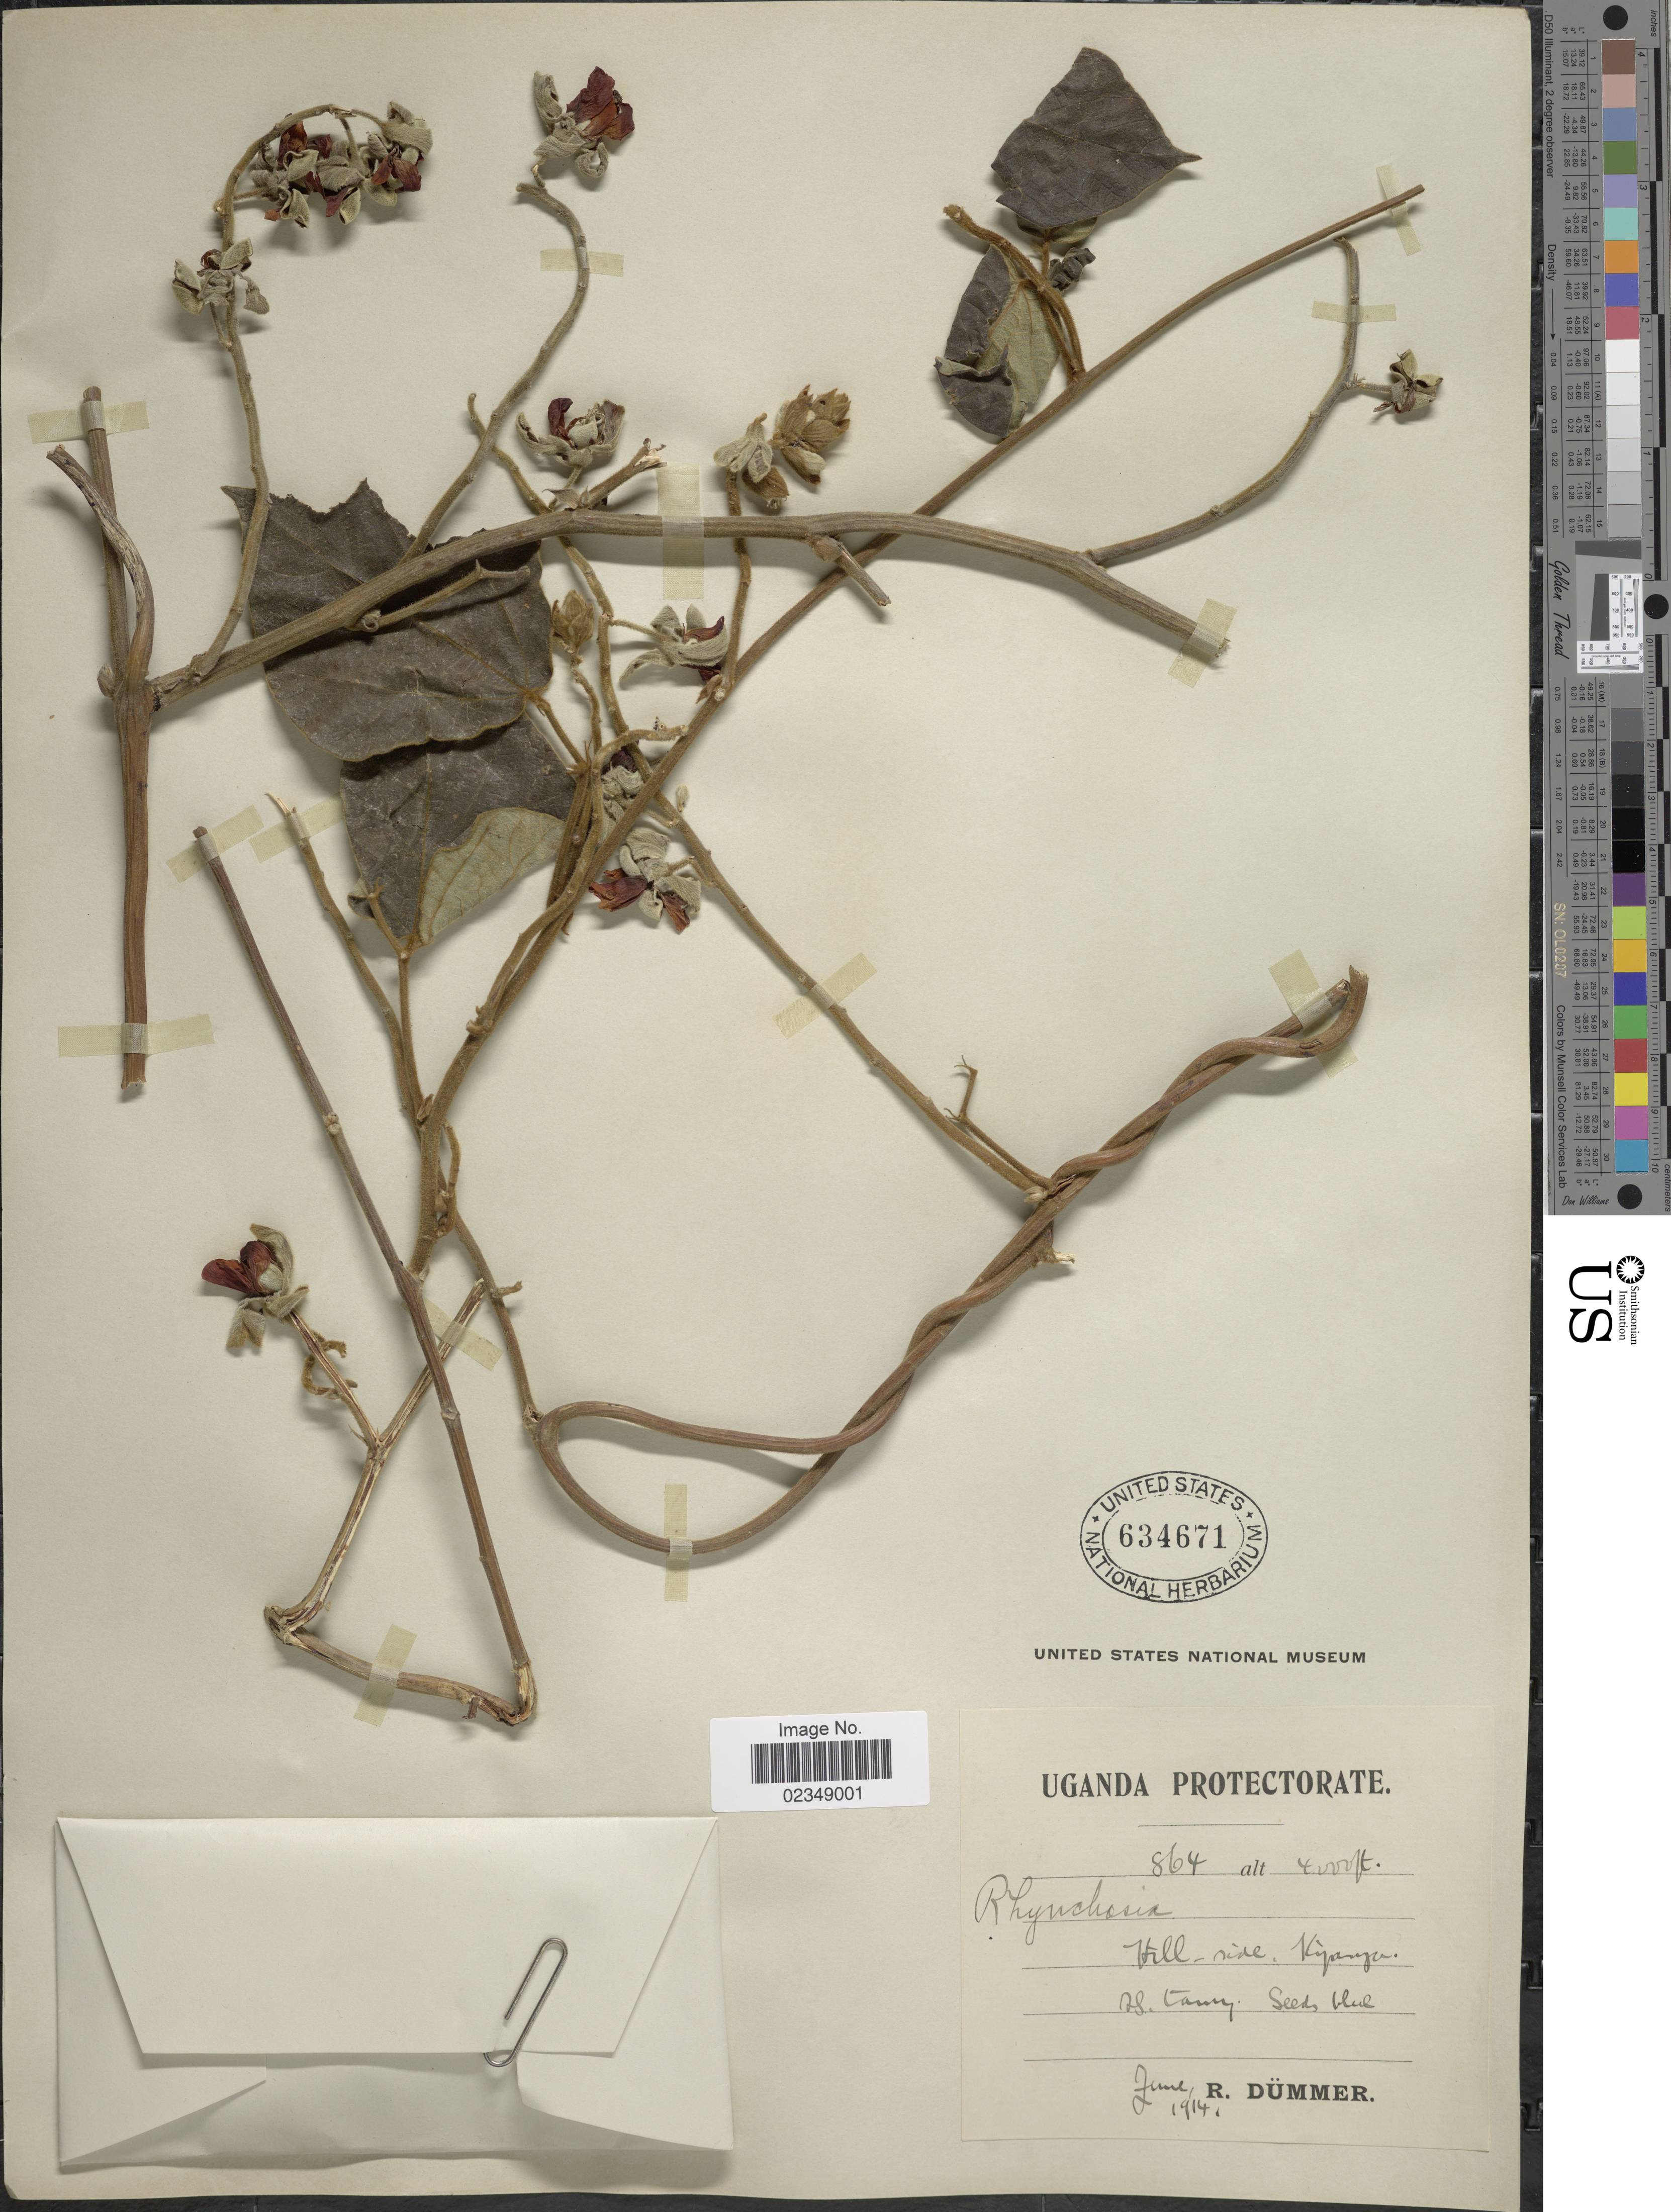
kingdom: Plantae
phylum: Tracheophyta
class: Magnoliopsida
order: Fabales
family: Fabaceae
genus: Rhynchosia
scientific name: Rhynchosia preussii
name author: Taub. ex Hutch. & Dalziel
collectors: R. A. Dümmer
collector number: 864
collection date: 1914-06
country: Uganda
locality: Kiganga, Hill-side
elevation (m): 1219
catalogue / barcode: US 634671